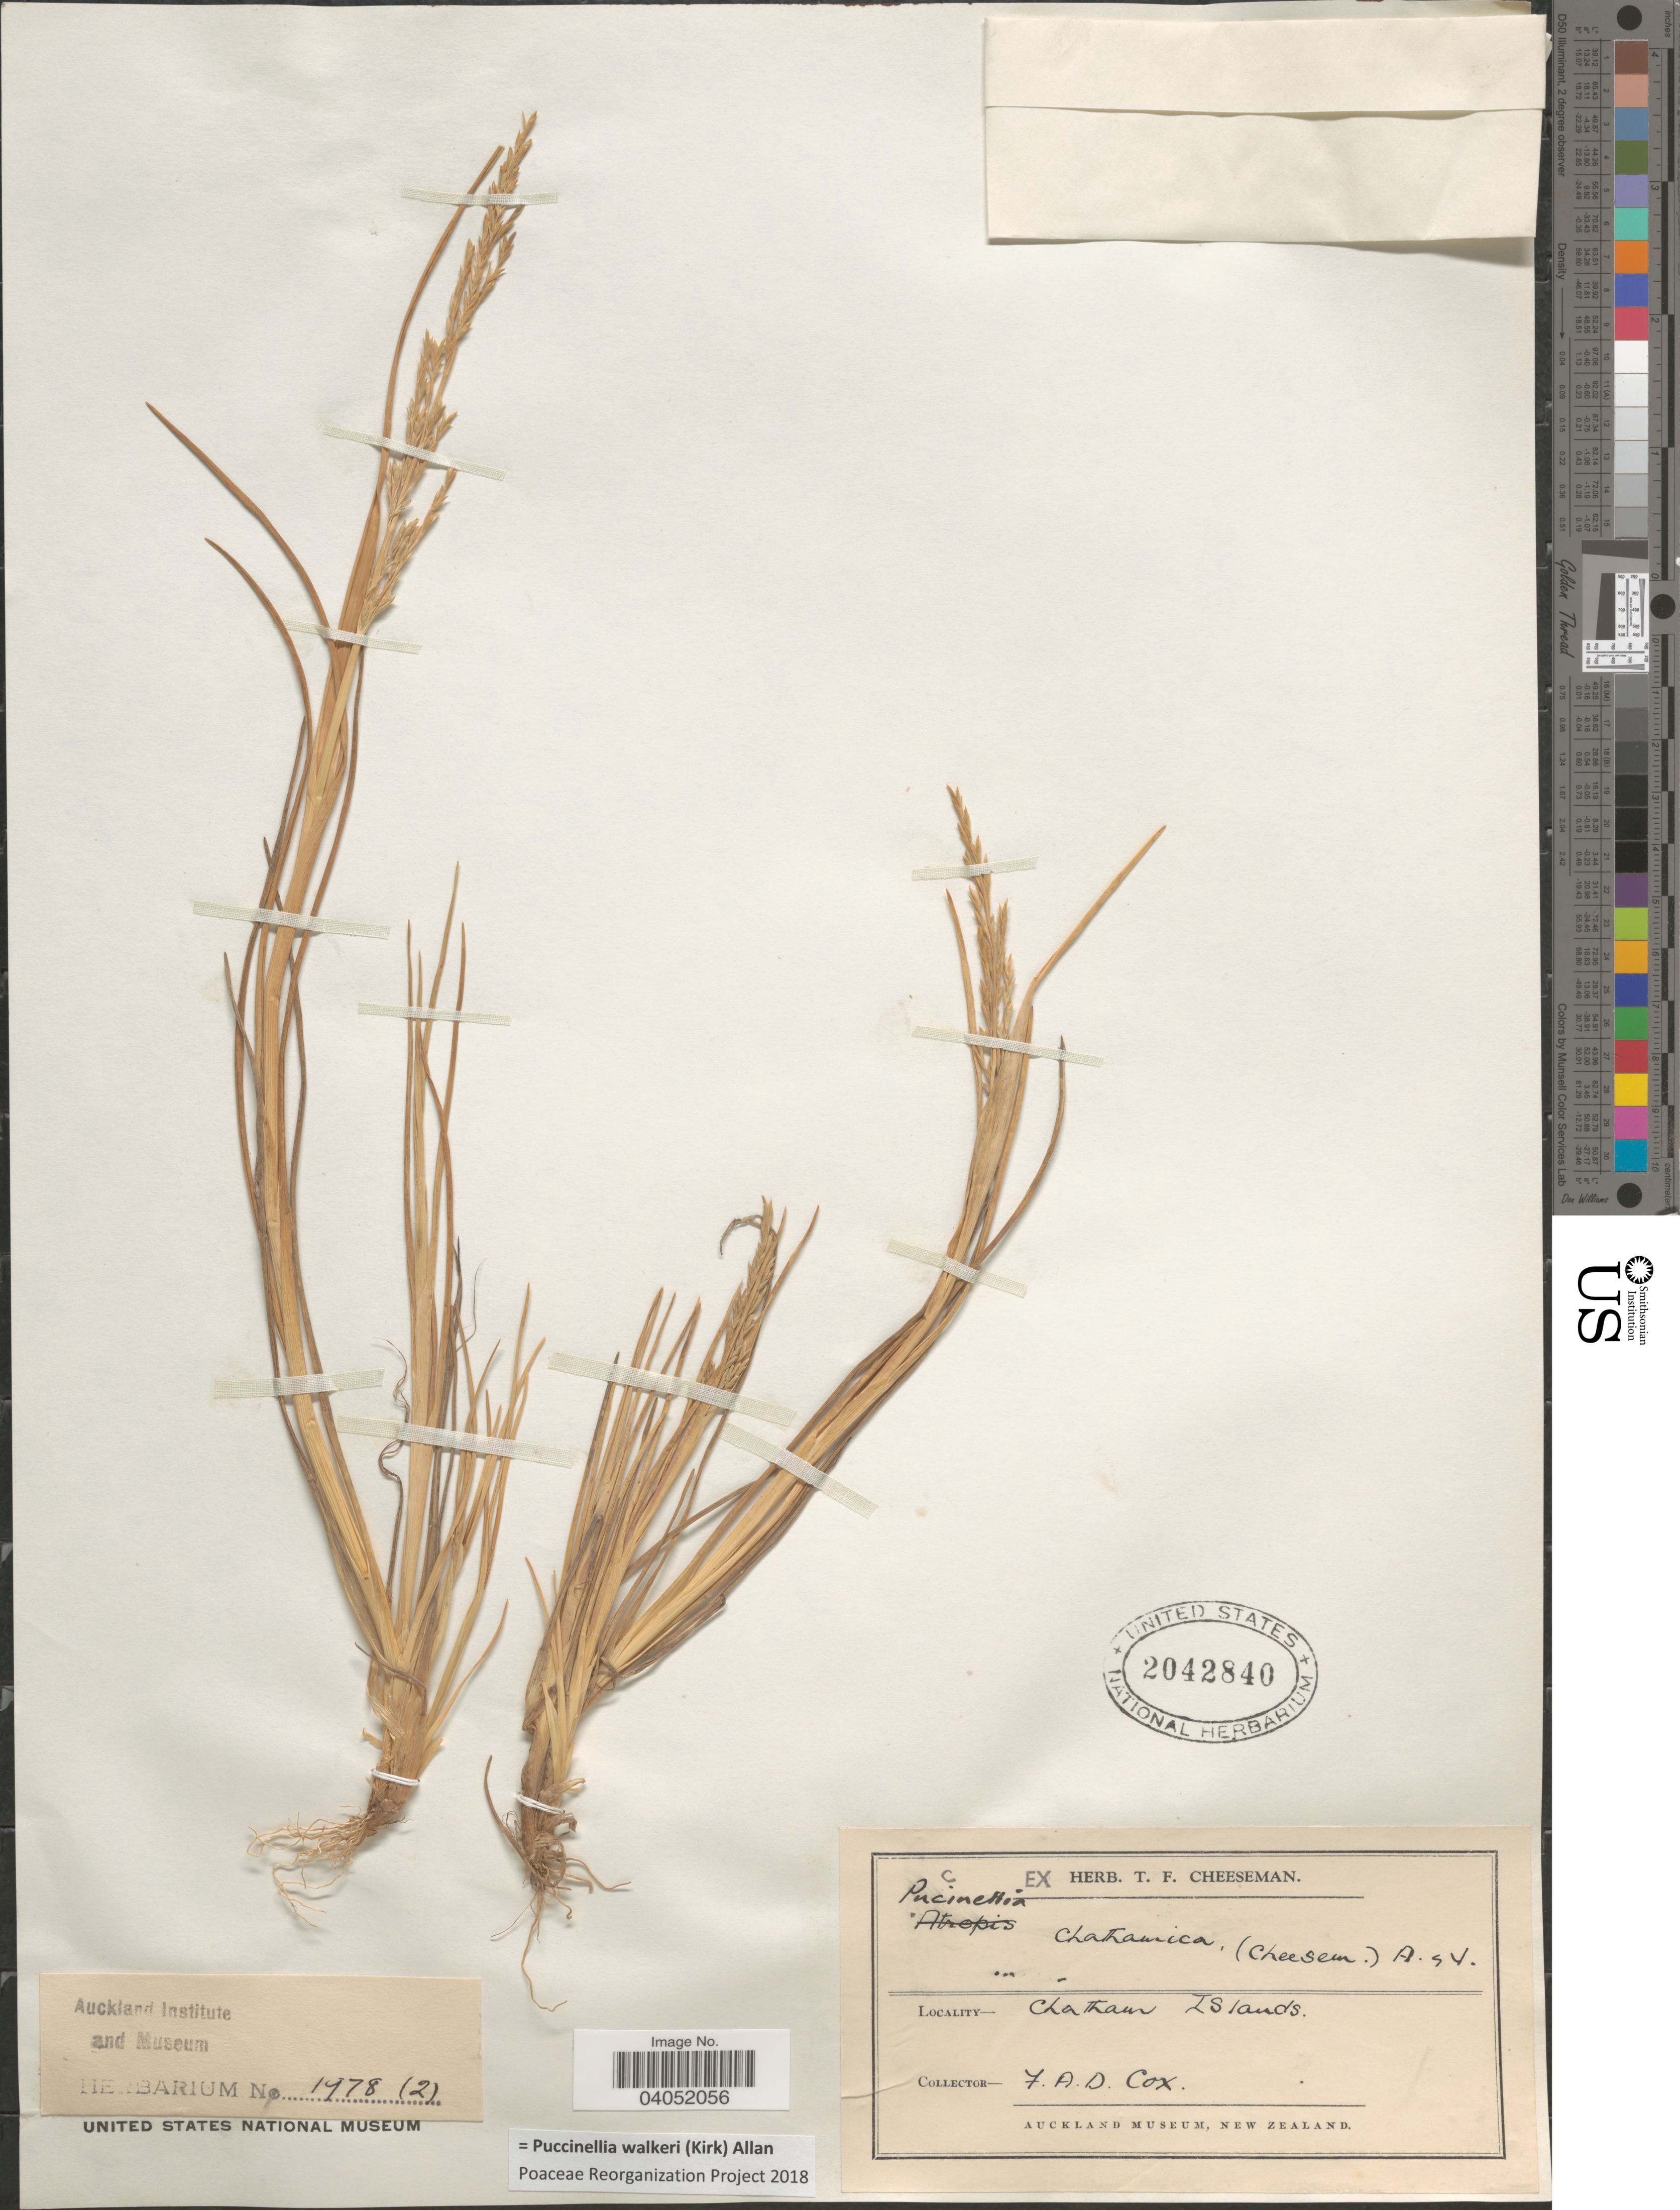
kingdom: Plantae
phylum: Tracheophyta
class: Liliopsida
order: Poales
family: Poaceae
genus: Puccinellia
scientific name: Puccinellia walkeri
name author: (Kirk) Allan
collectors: F. Cox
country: New Zealand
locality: Chatham Islands.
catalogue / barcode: US 2042840